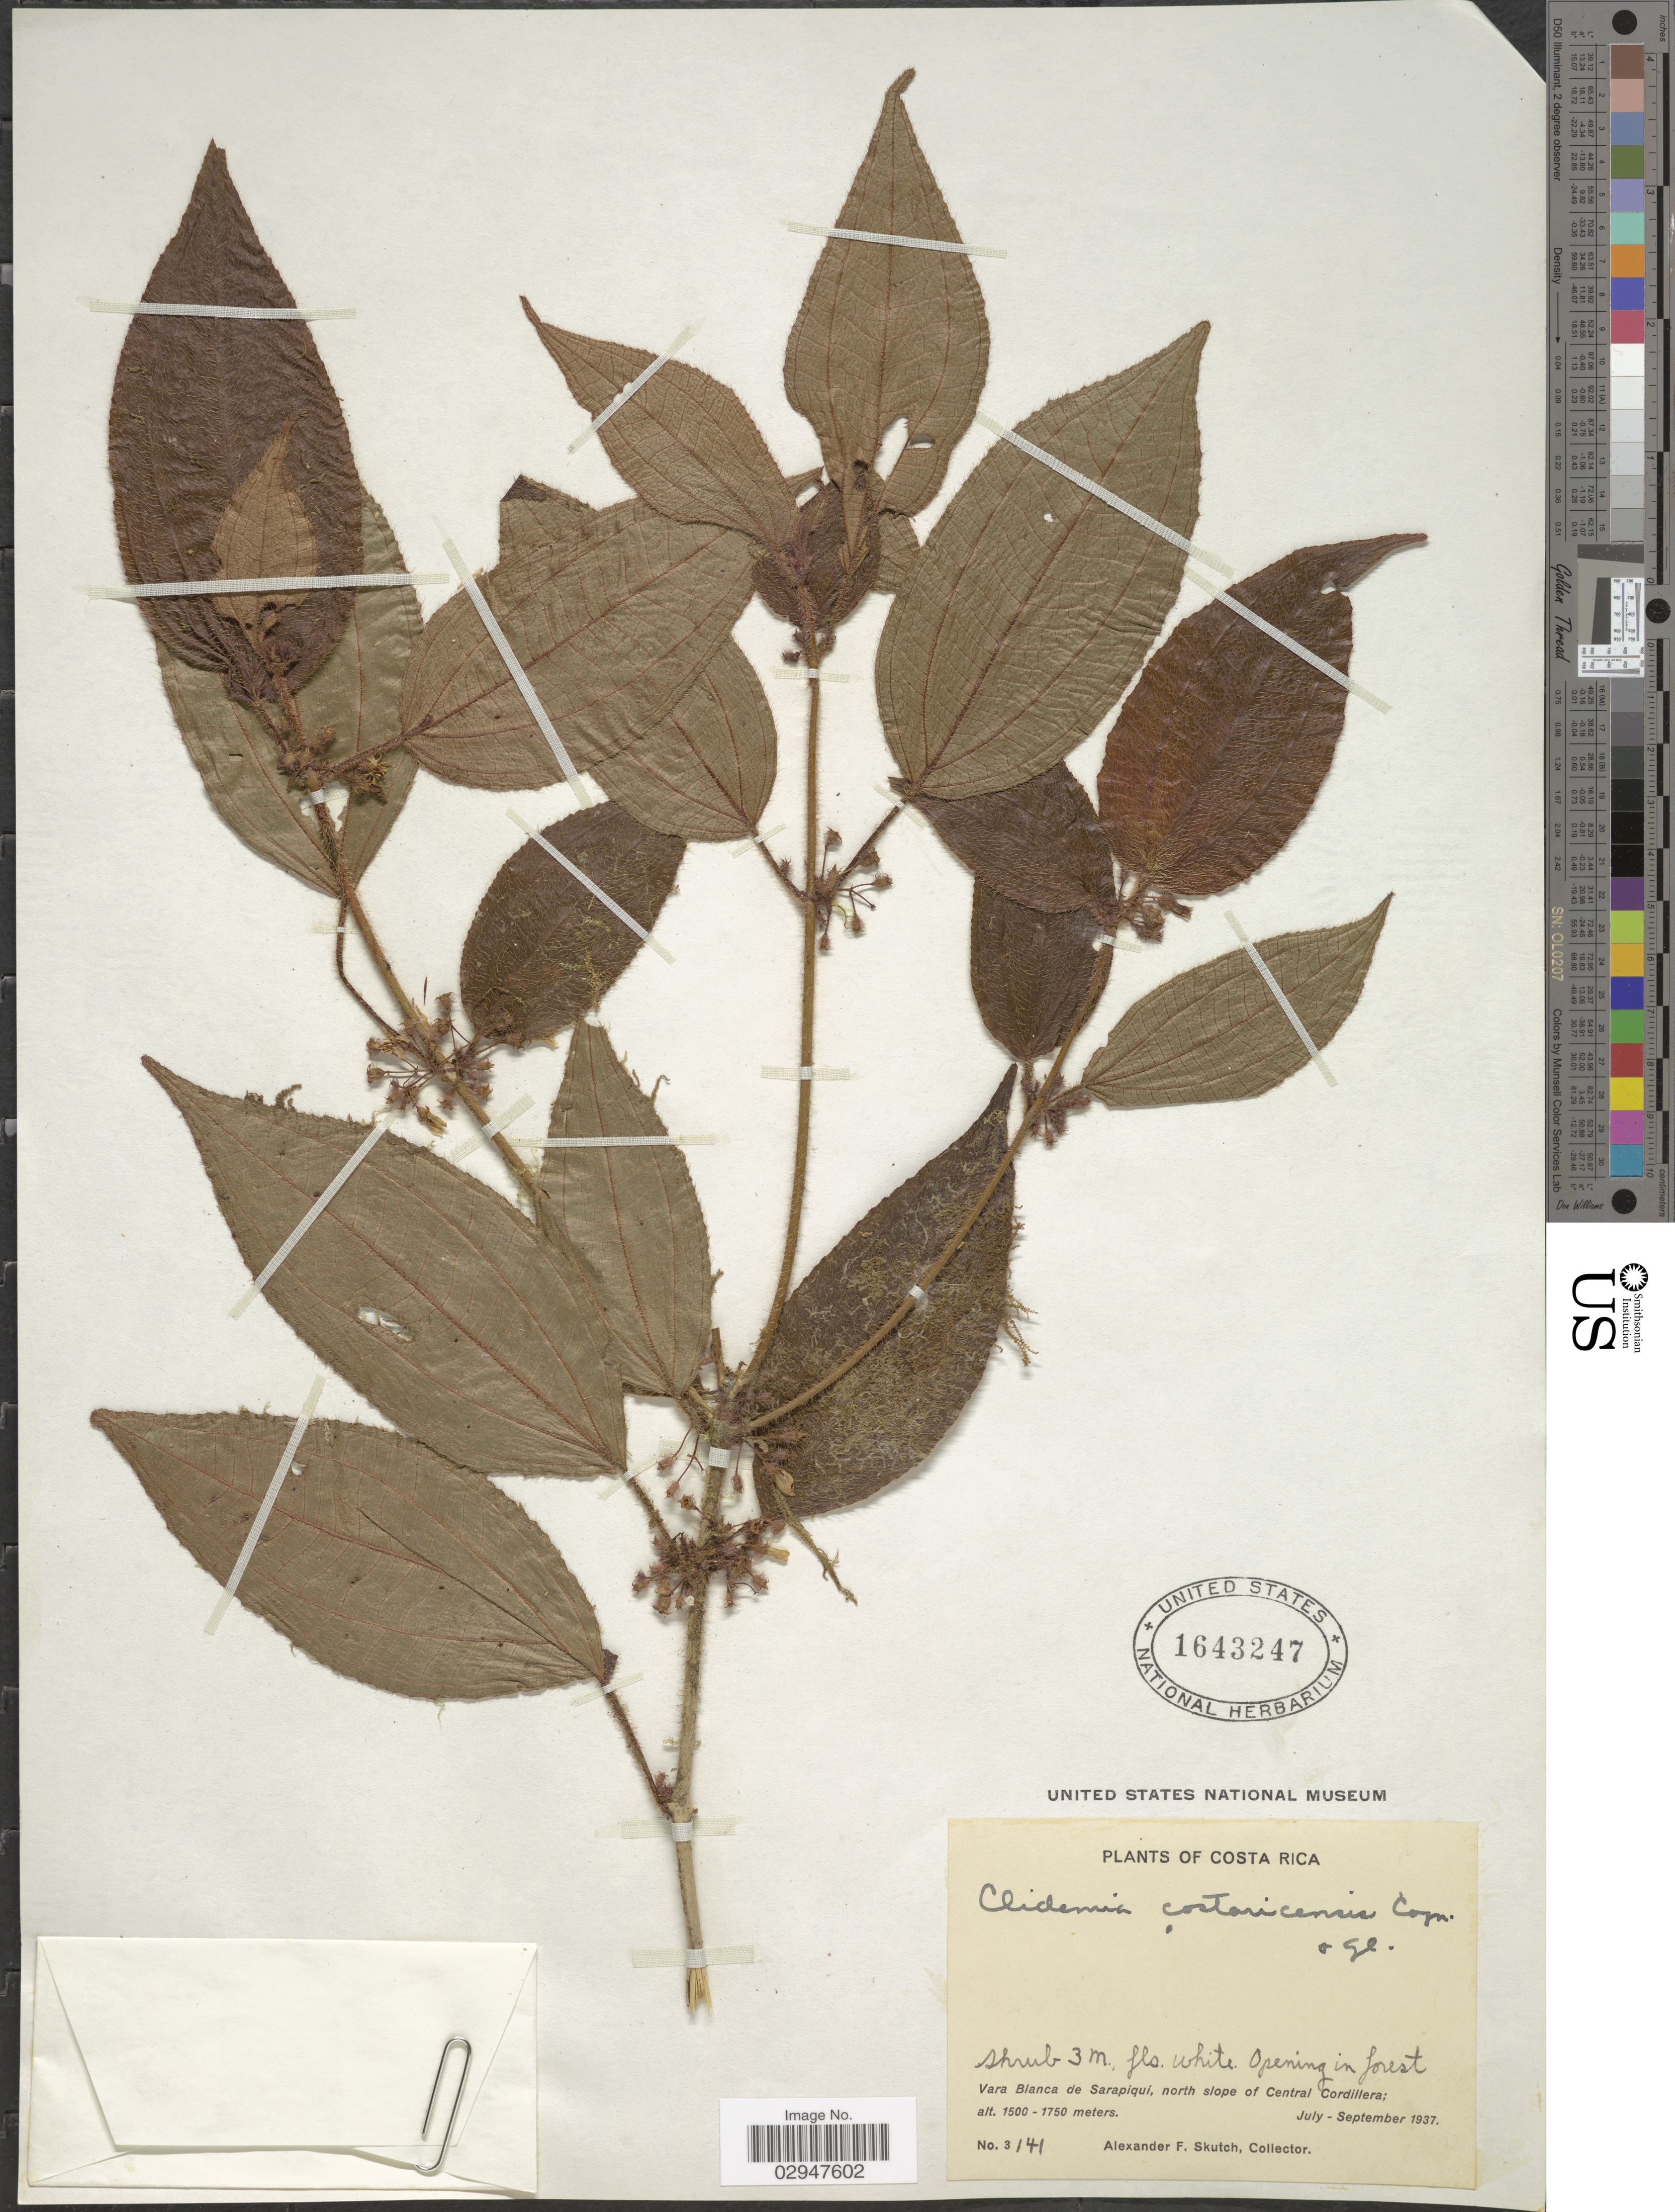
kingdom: Plantae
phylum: Tracheophyta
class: Magnoliopsida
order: Myrtales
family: Melastomataceae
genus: Clidemia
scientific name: Clidemia costaricensis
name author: Cogn. & Gleason in Gleason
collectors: A. F. Skutch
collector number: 3141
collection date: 1937-07/1937-09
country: Costa Rica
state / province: Heredia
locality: Vara Blanca de Sarapiqui, north slope of Central Cordillera.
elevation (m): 1500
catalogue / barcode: US 1643247